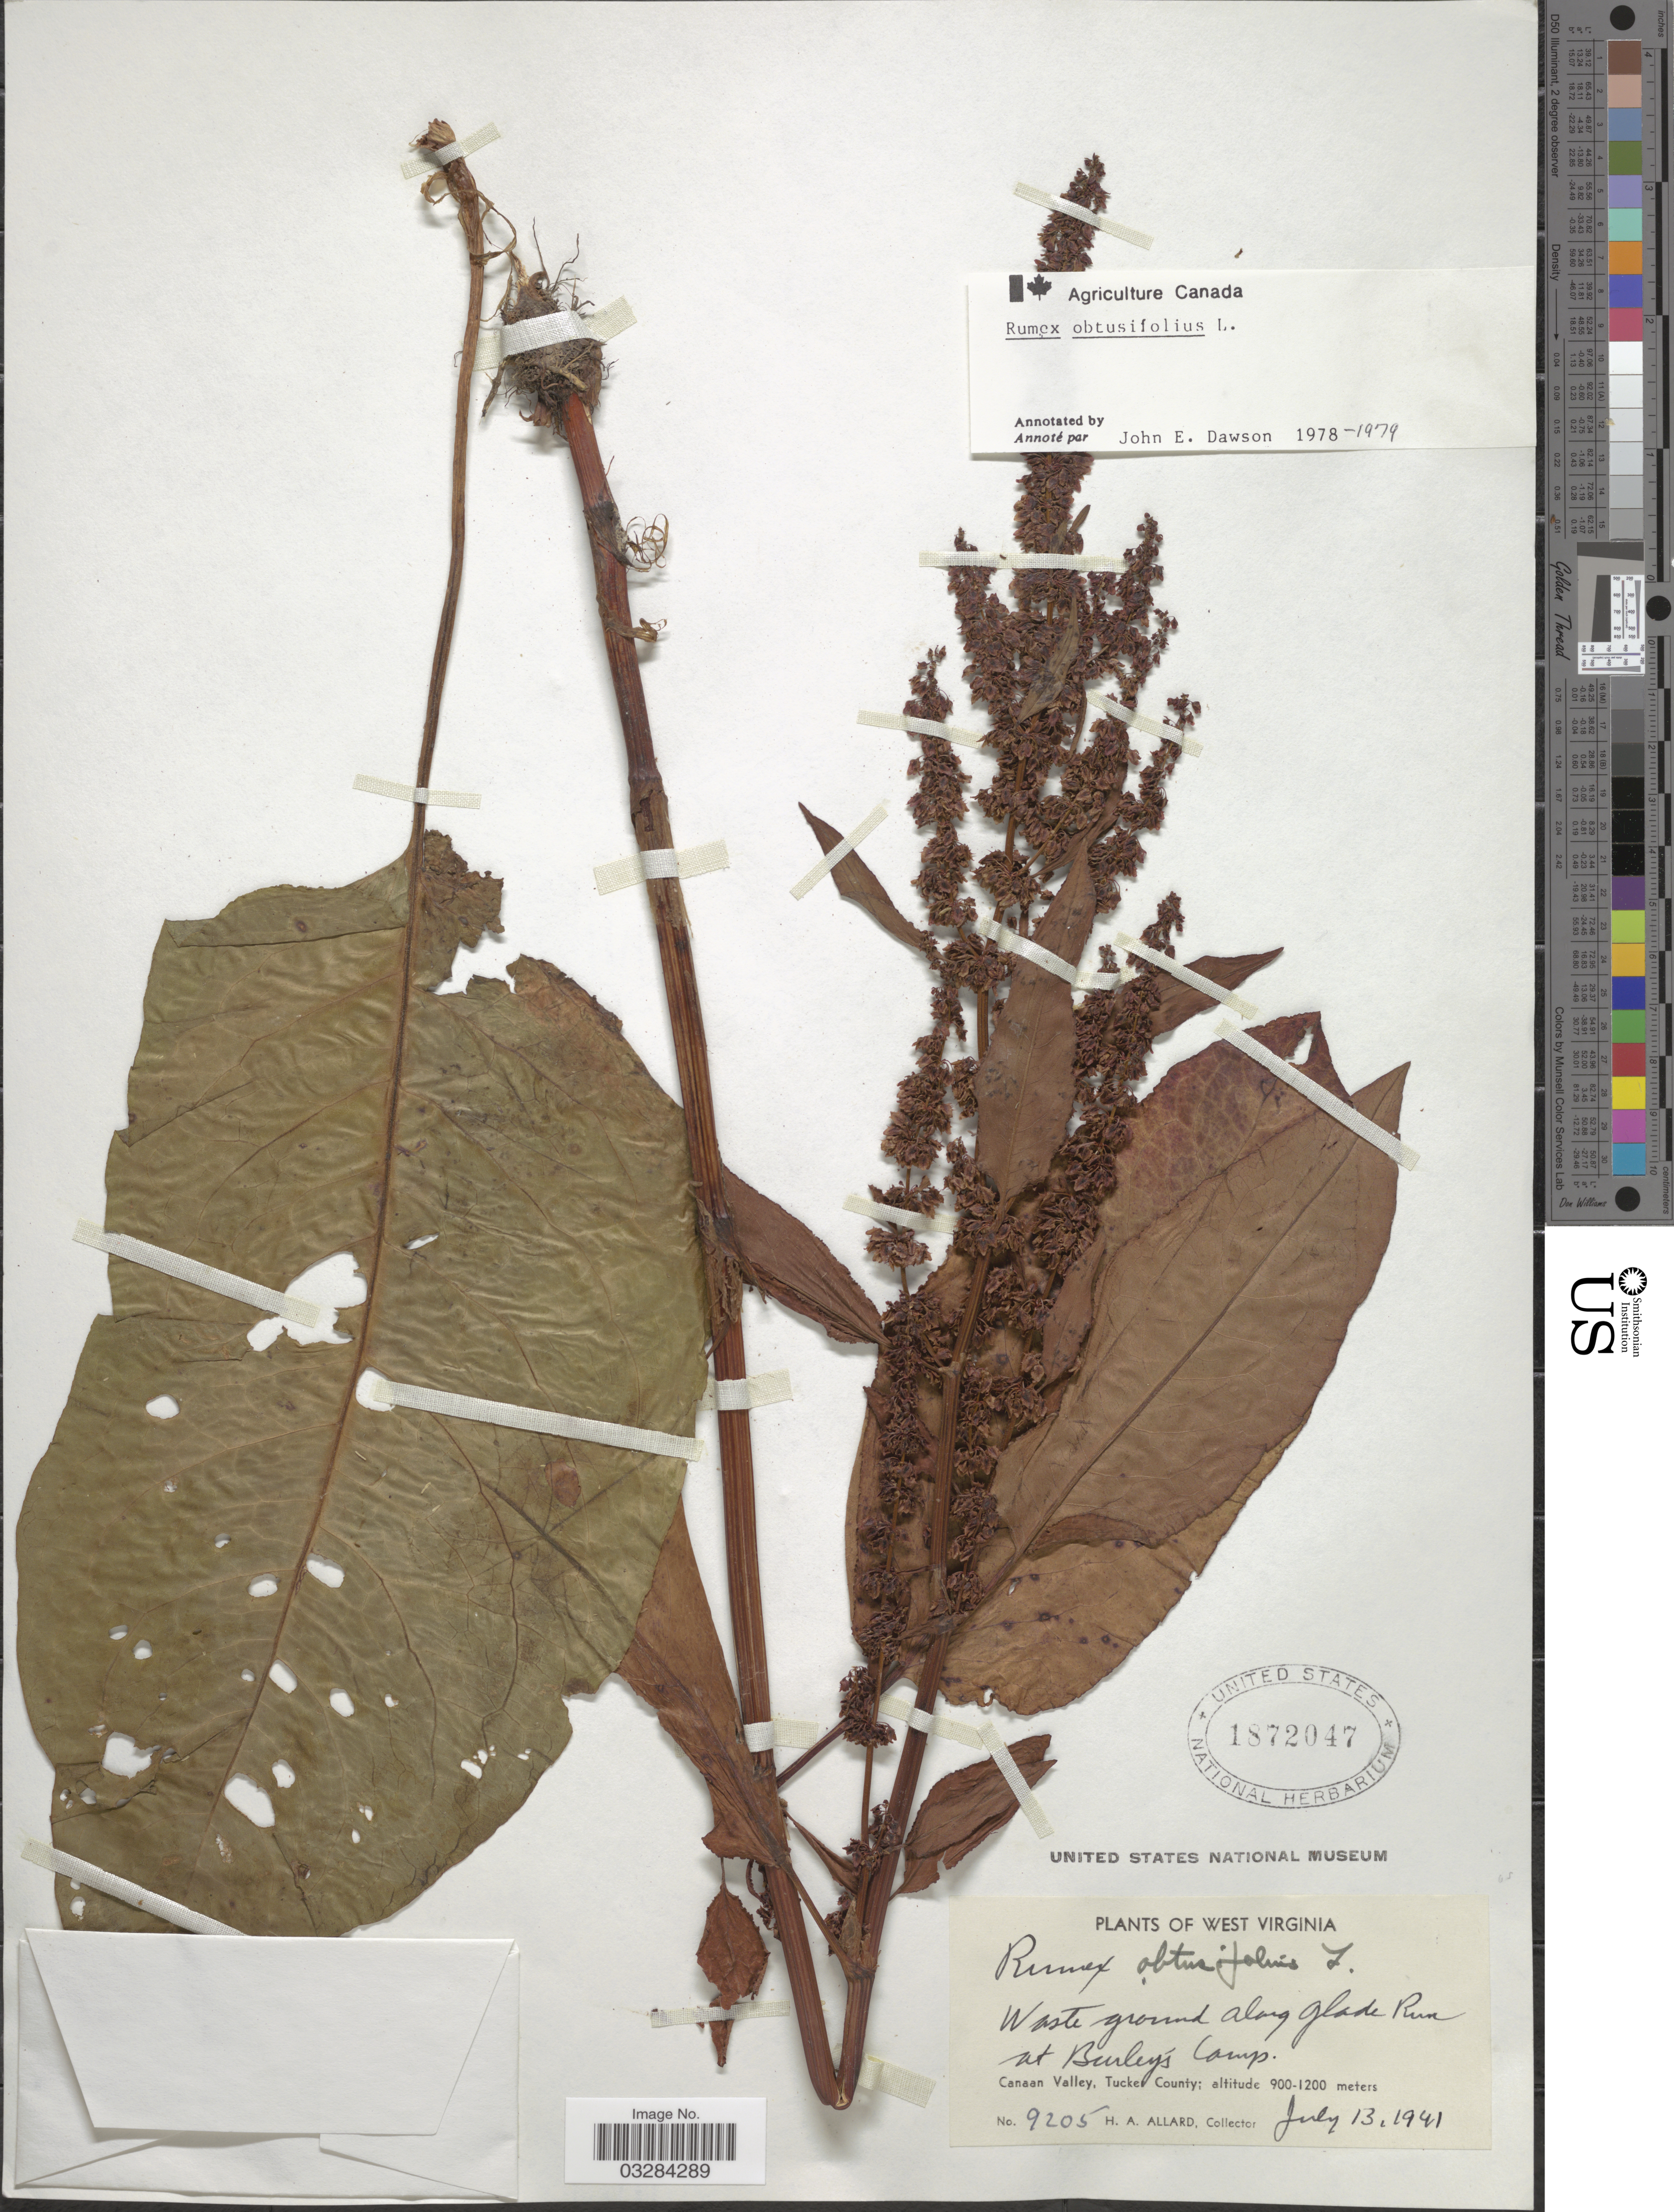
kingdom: Plantae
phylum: Tracheophyta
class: Magnoliopsida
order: Caryophyllales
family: Polygonaceae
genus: Rumex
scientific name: Rumex obtusifolius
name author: L.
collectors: H. A. Allard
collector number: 9205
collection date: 1941-07-13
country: United States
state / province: West Virginia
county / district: Tucker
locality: Waste ground along Glade Run at Burley's Camp. Canaan Valley, Tucker County.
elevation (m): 900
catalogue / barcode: US 1872047